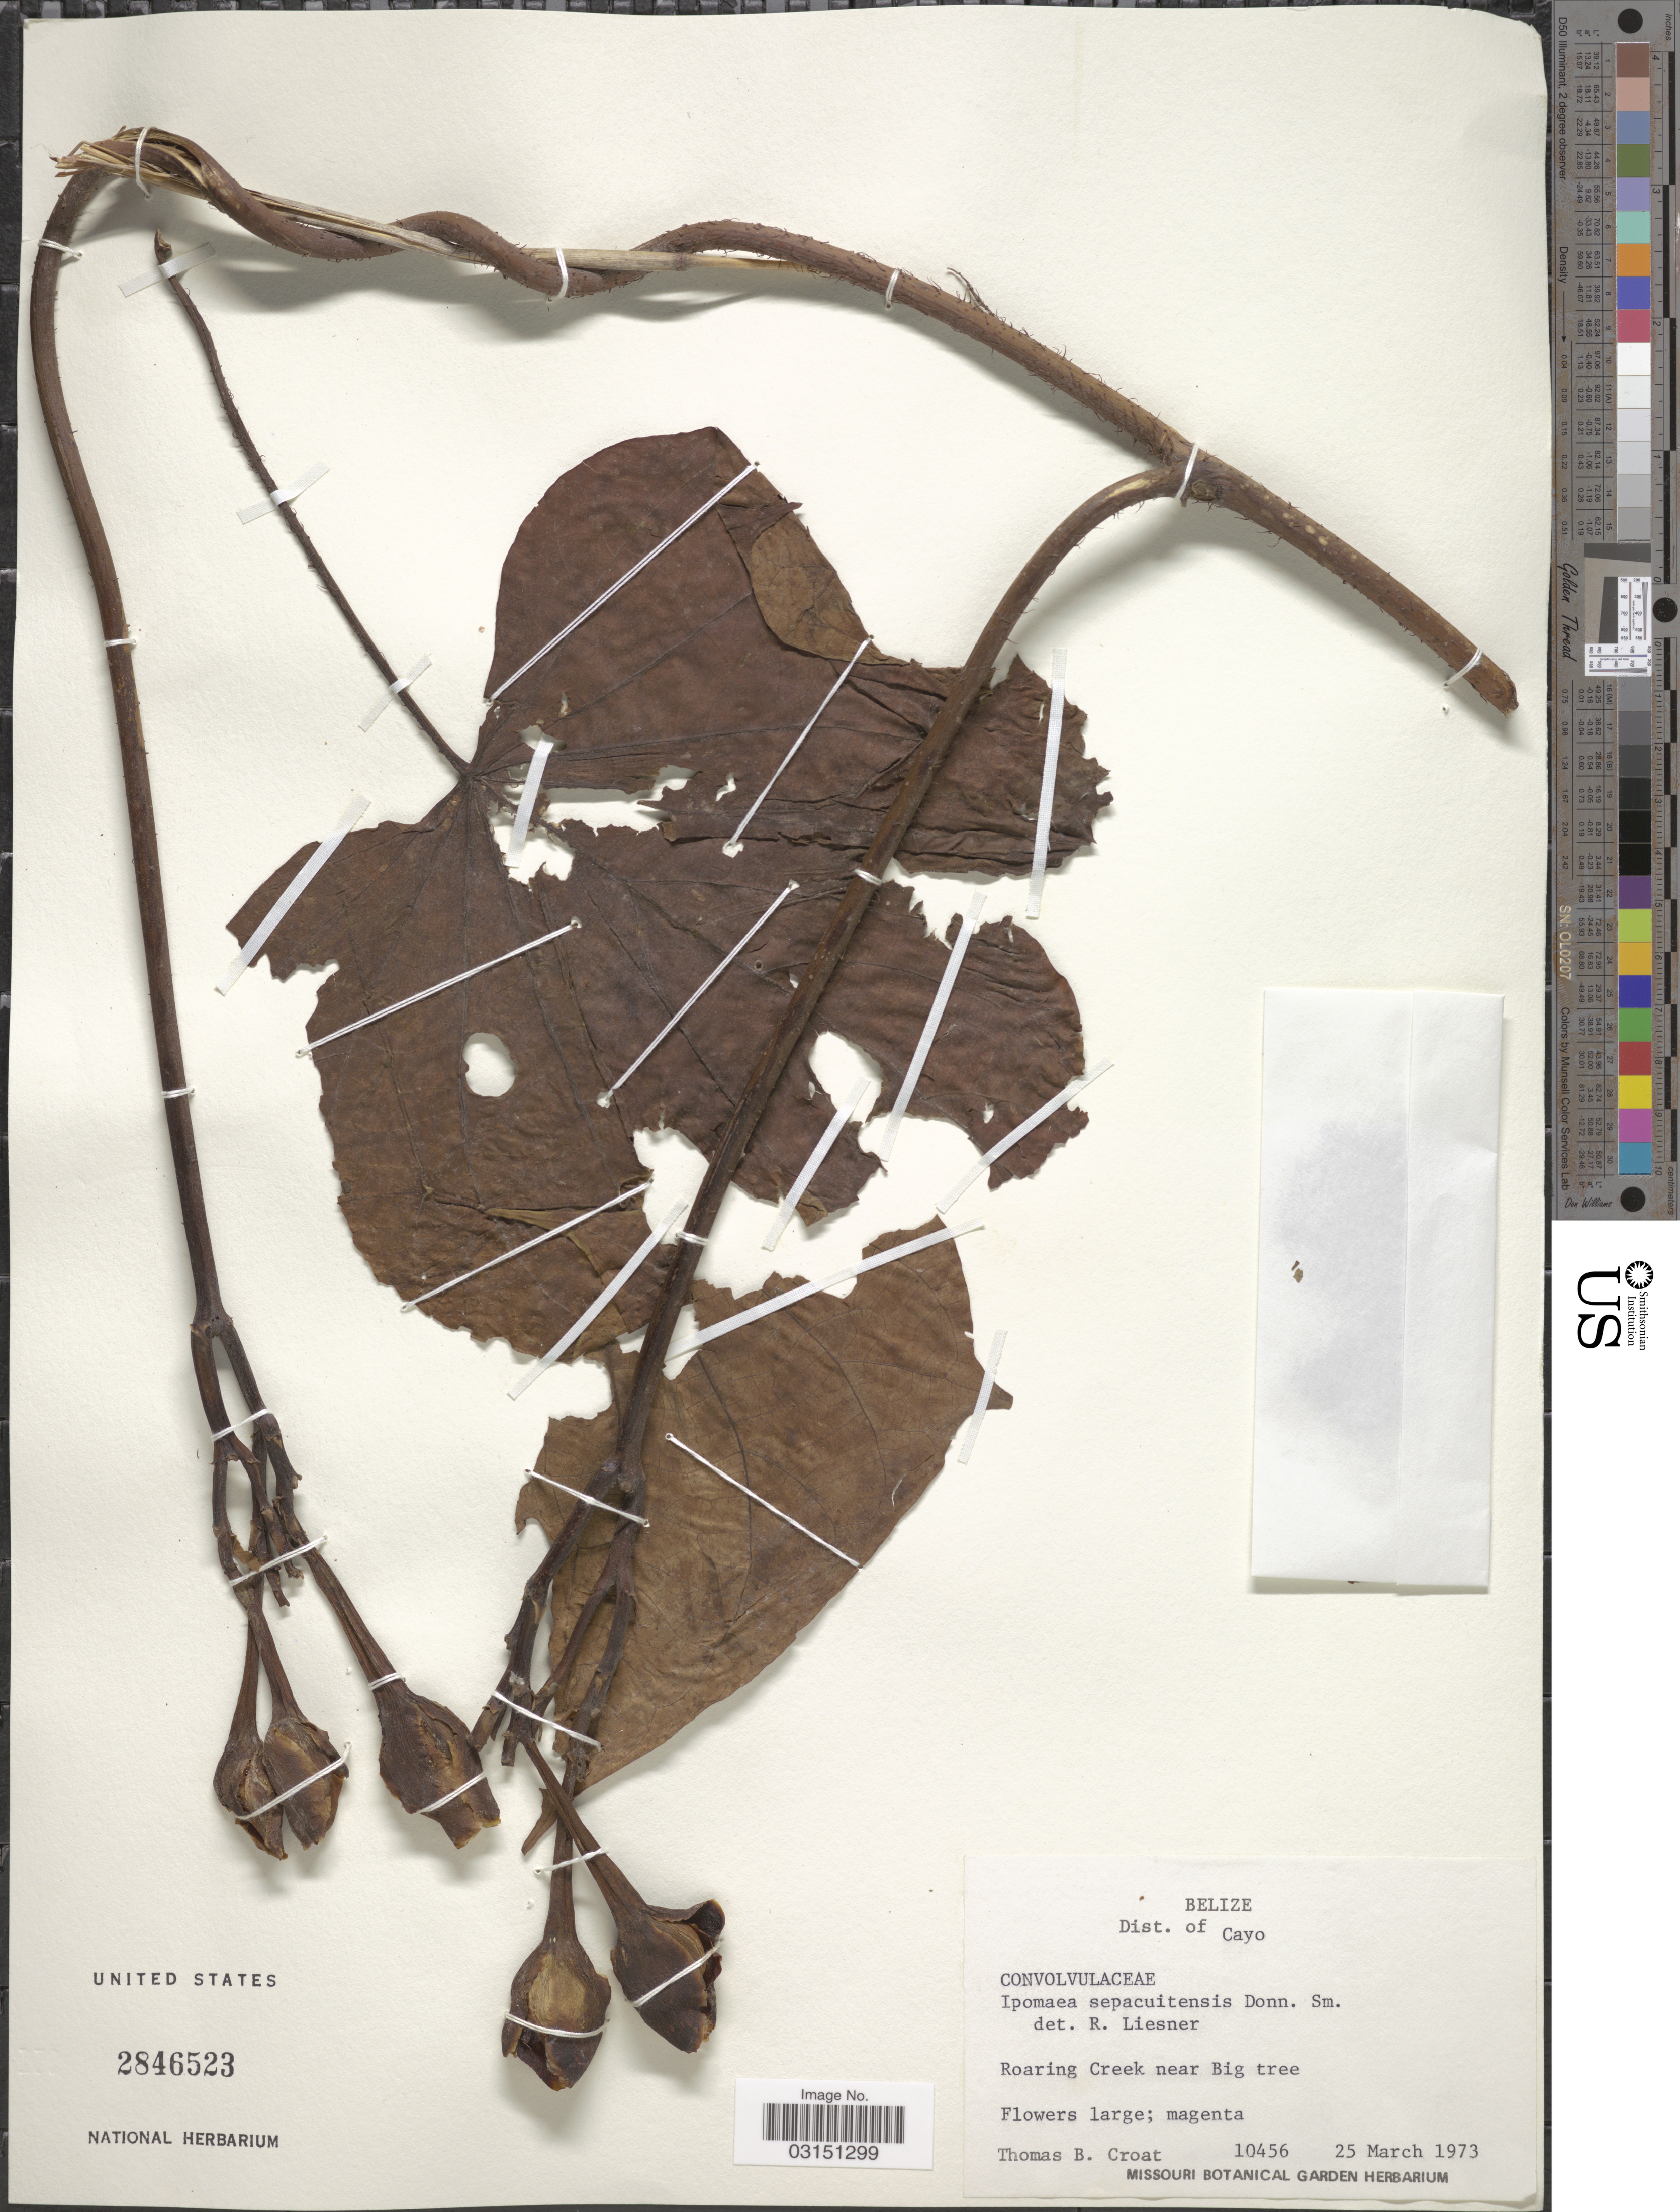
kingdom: Plantae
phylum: Tracheophyta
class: Magnoliopsida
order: Solanales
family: Convolvulaceae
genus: Ipomoea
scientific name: Ipomoea sepacuitensis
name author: Donn. Sm.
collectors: T. B. Croat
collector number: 10456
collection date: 1973-03-25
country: Belize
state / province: Cayo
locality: Dist. of Cayo, Roaring Creek near Big tree.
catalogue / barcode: US 2846523